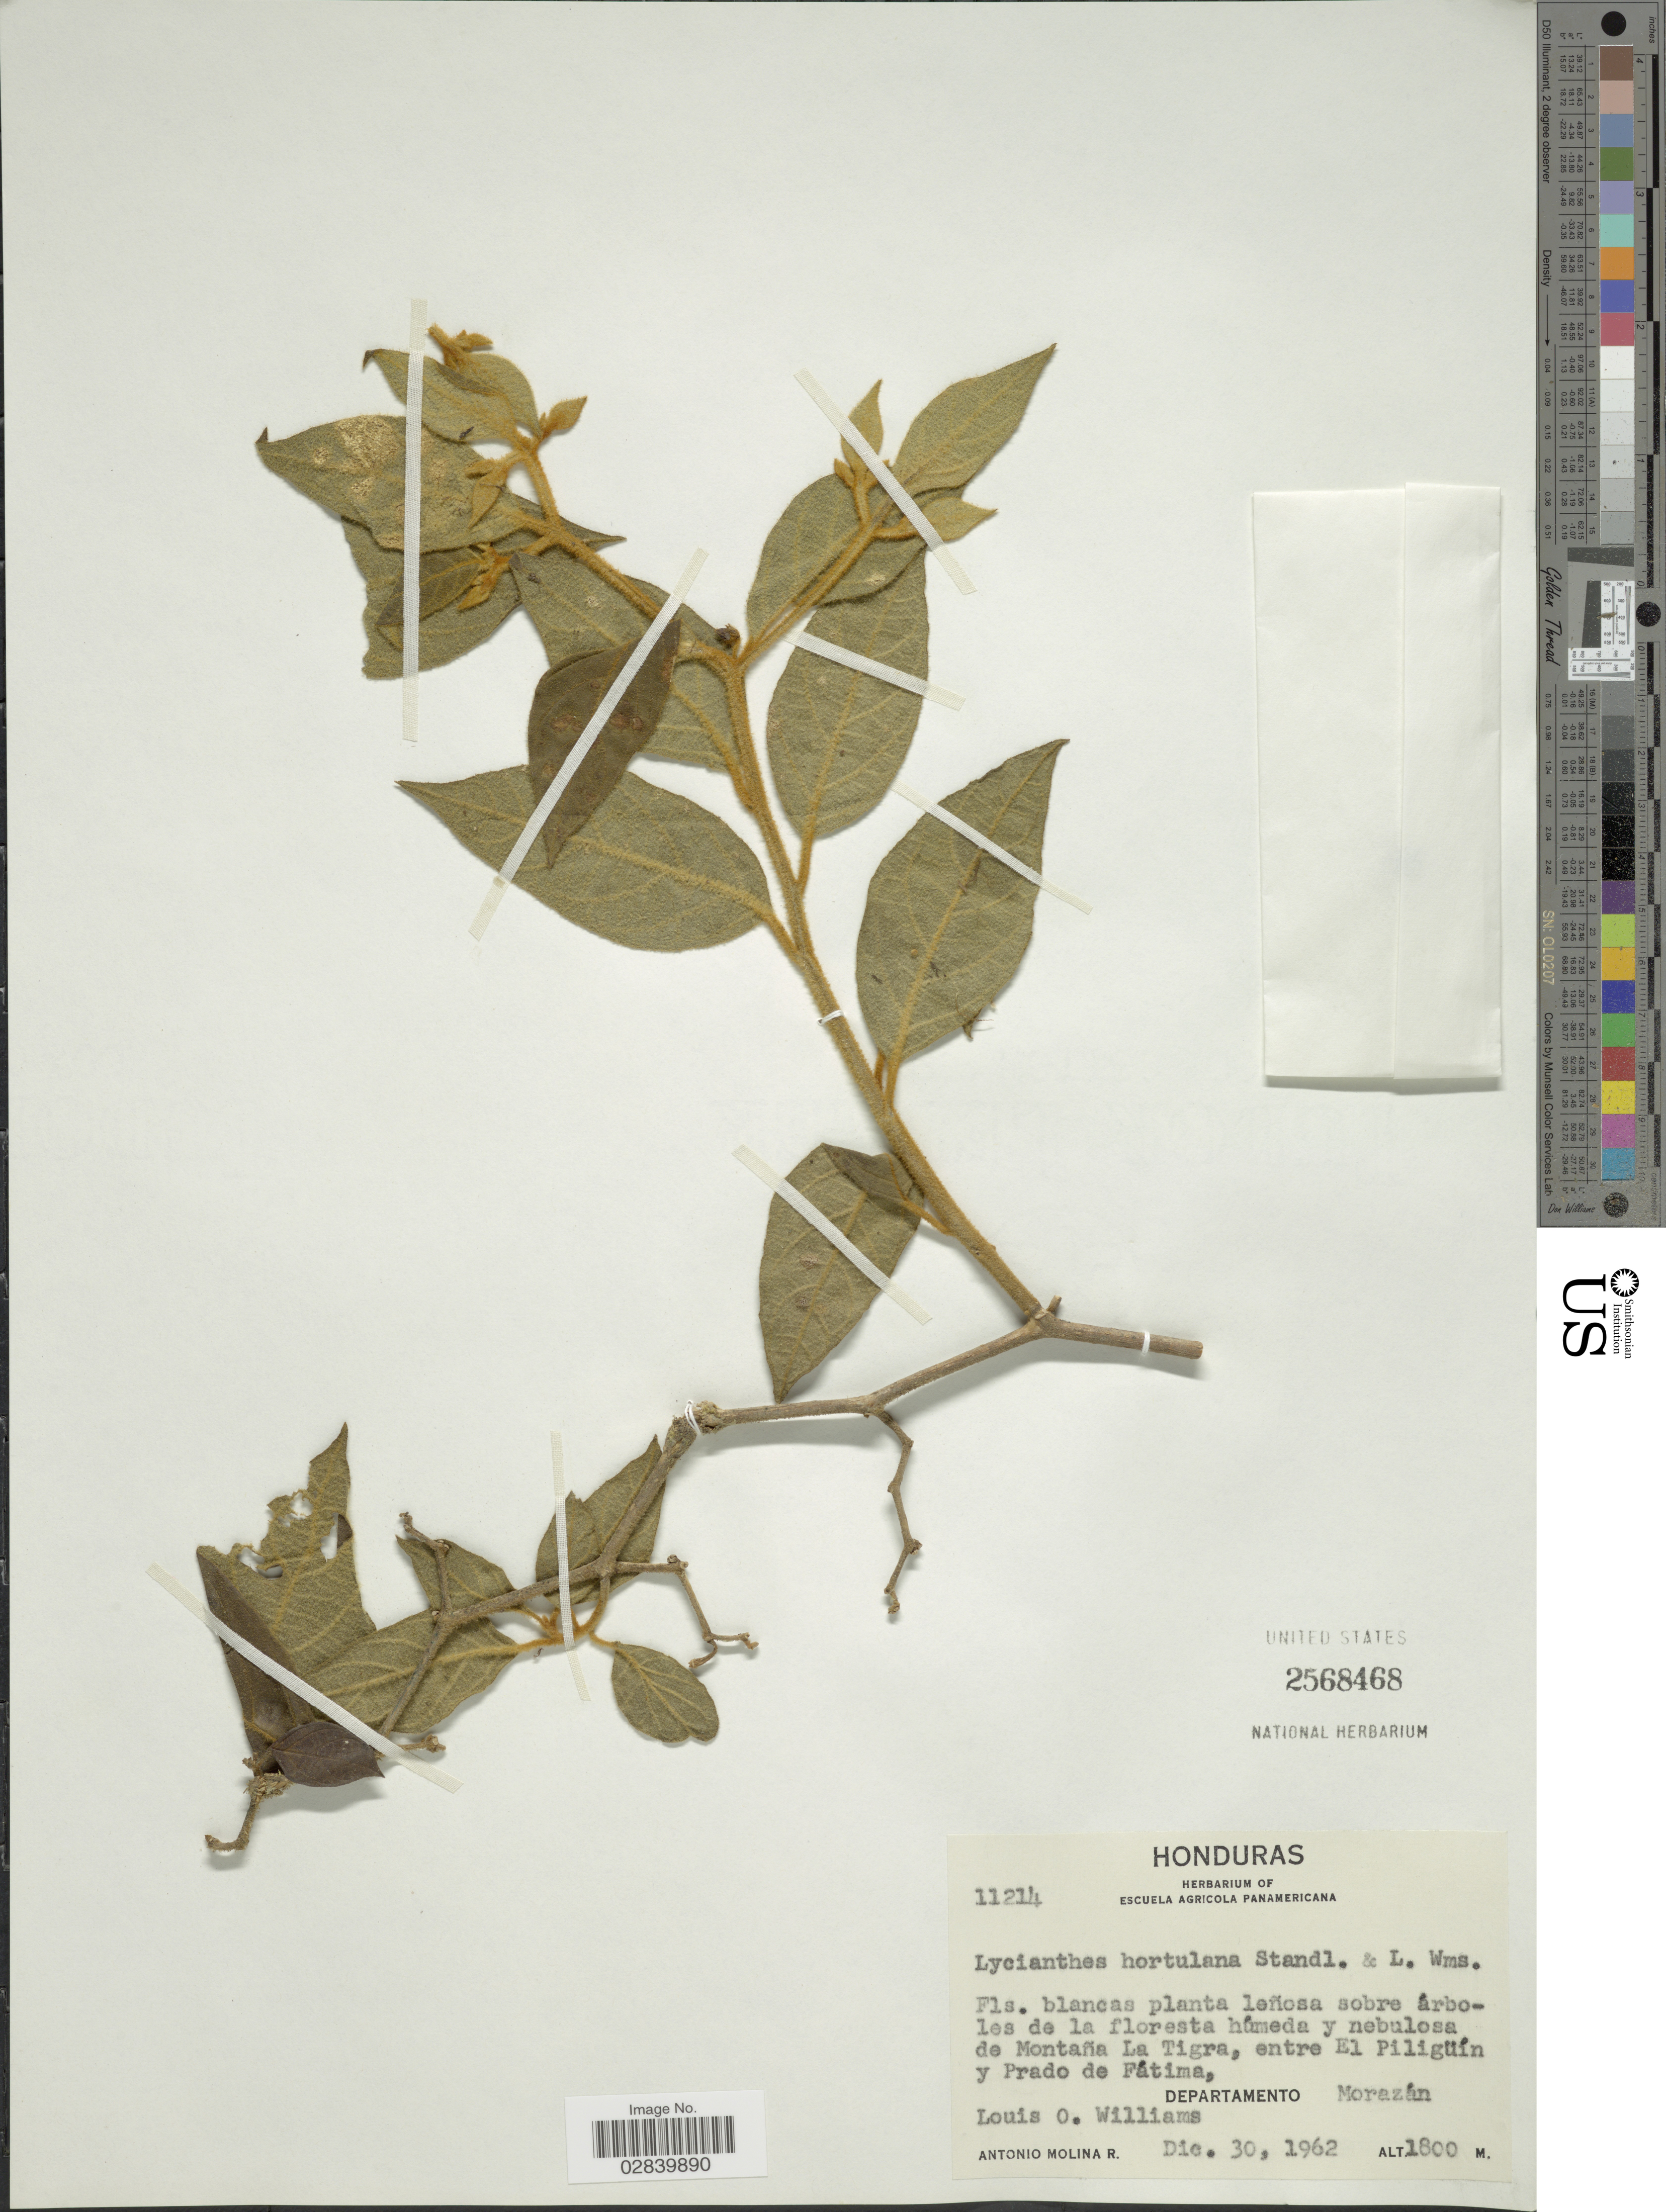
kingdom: Plantae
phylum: Tracheophyta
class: Magnoliopsida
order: Solanales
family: Solanaceae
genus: Lycianthes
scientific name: Lycianthes hortulana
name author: Standl. & L.O. Williams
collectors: L. O. Williams & A. Molina R.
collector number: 11214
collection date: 1962-12-30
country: Honduras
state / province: Fco. Morazán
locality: Sobre árboles de la floresta húmeda y nebulosa de Montaña La Tigra, entre El Piligüín y Prado de Fátima, departamento Morazán.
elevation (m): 1800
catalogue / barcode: US 2568468